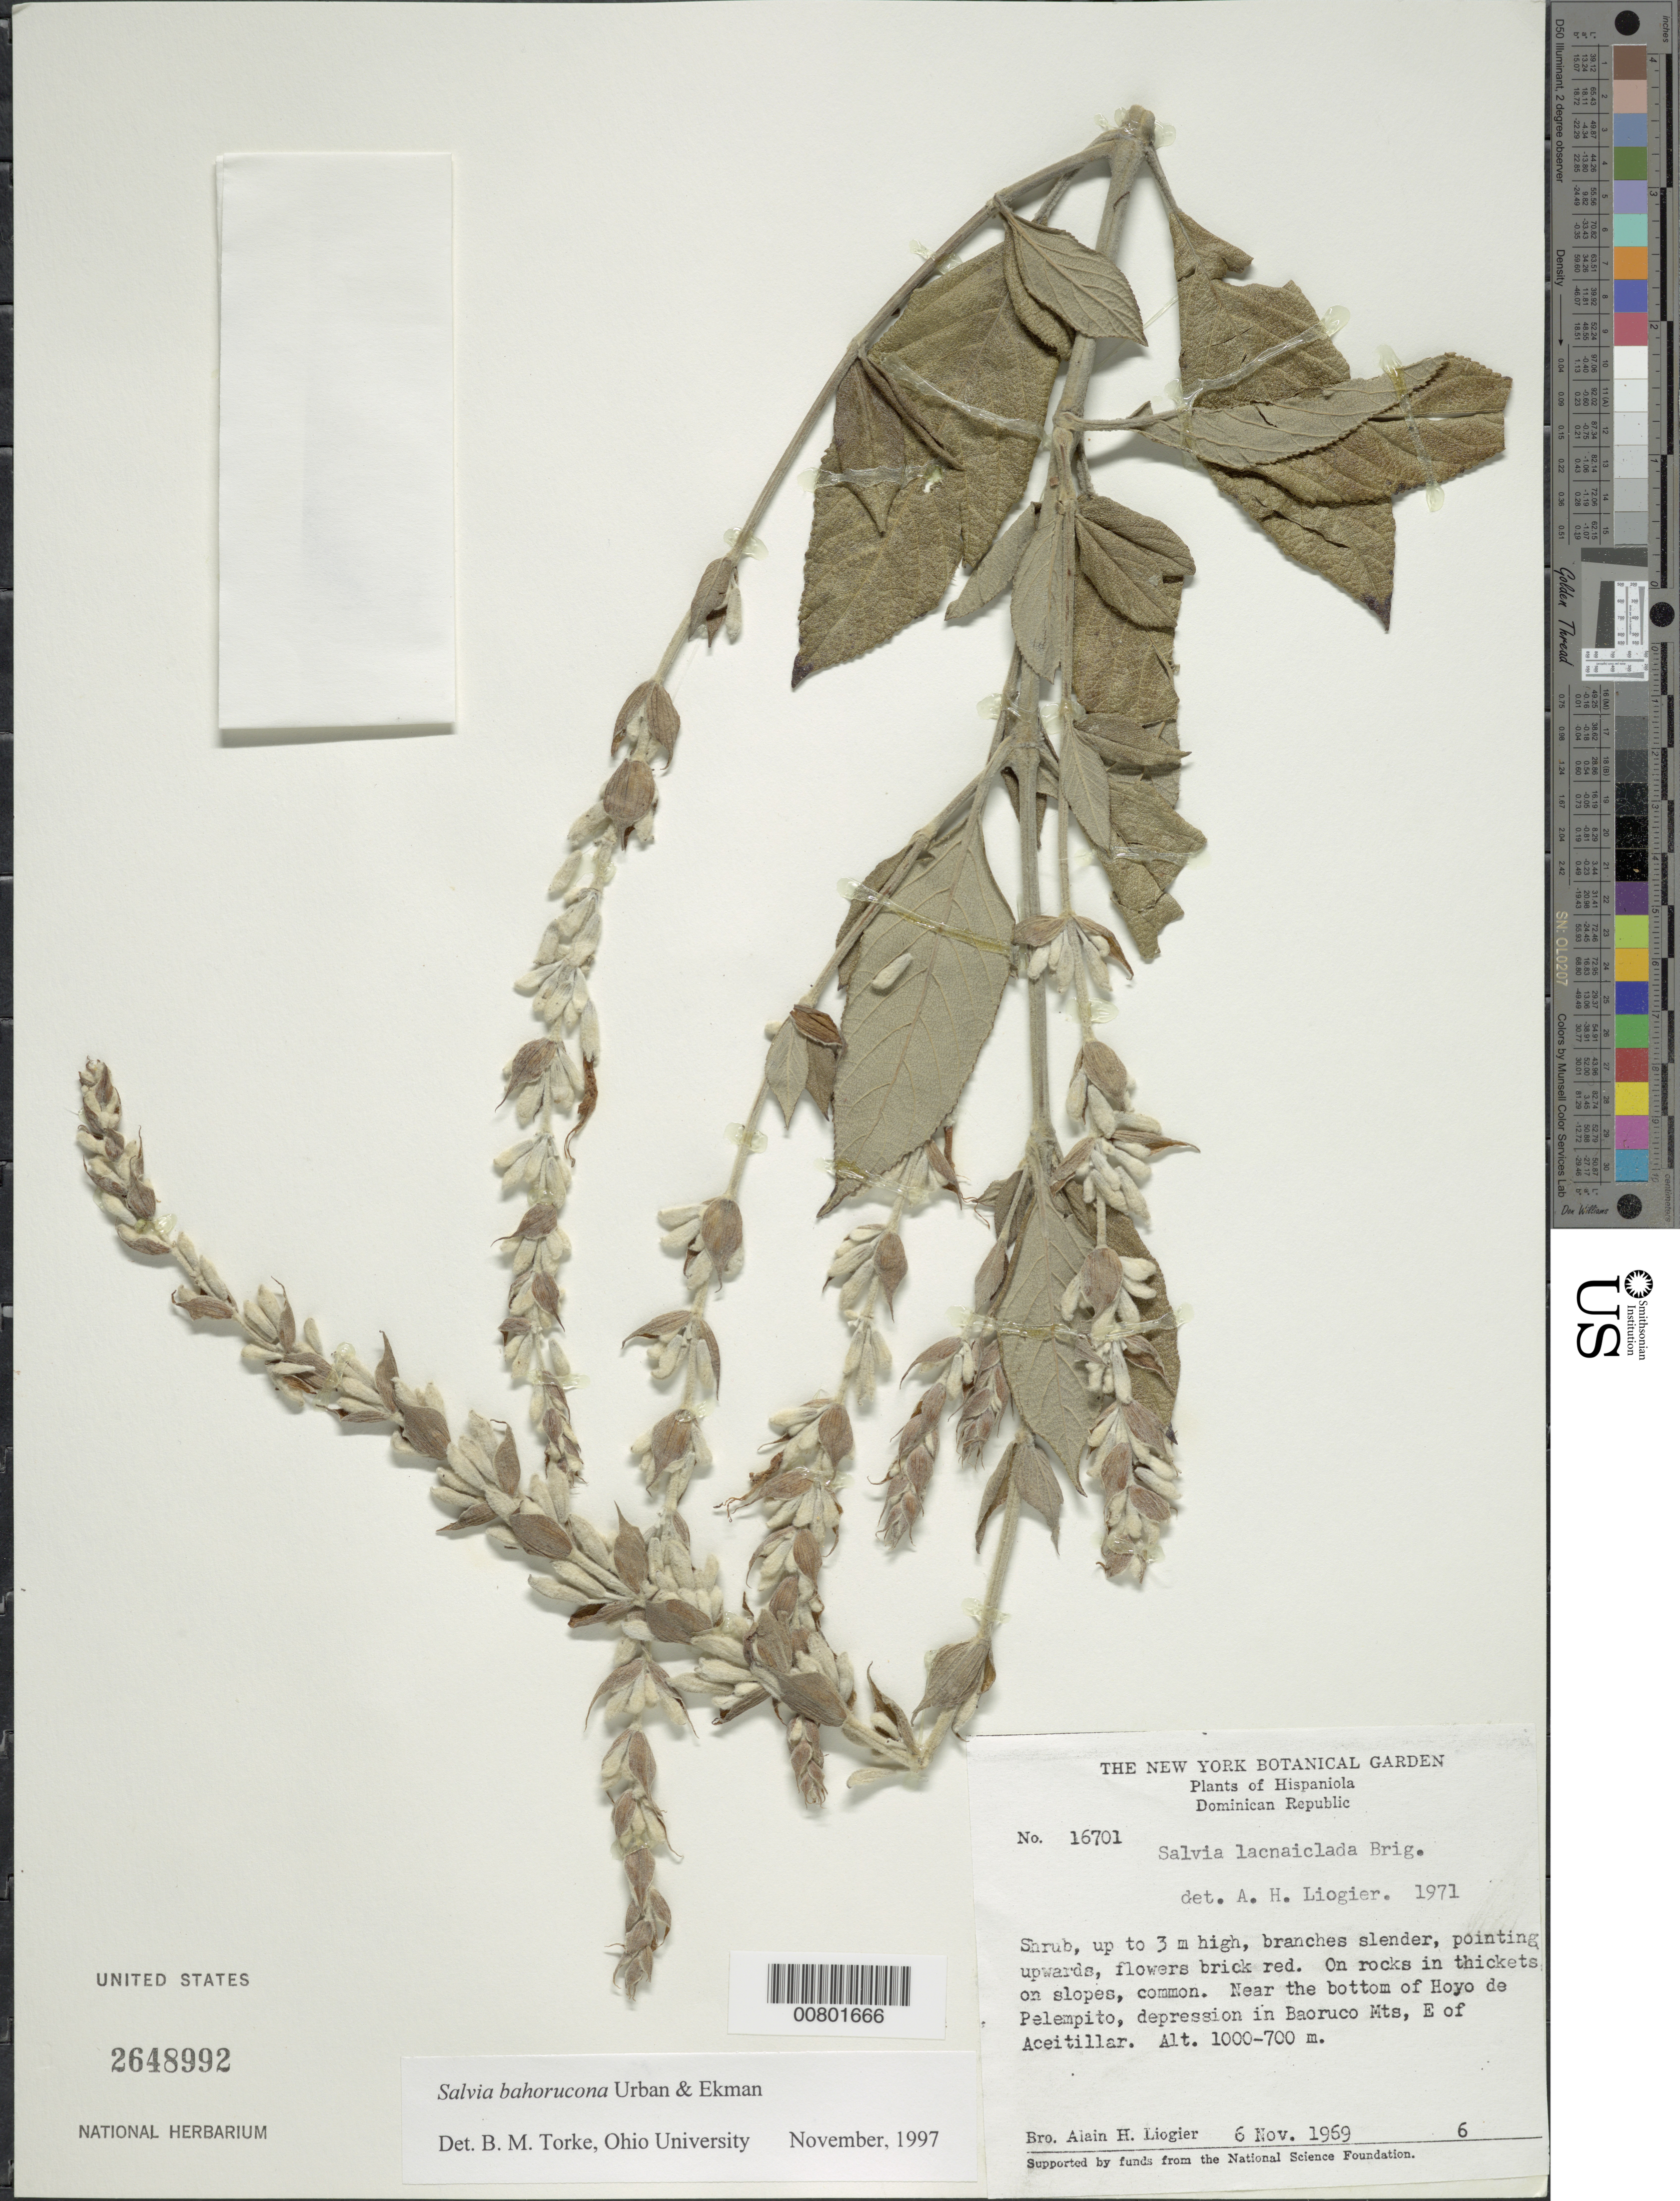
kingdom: Plantae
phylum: Tracheophyta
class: Magnoliopsida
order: Lamiales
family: Lamiaceae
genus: Salvia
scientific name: Salvia bahorucona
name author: Urb. & Ekman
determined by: Torke, B. M., (MO)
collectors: A. H. Liogier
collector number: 16701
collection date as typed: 06 Nov 1969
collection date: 1969-11-06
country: Dominican Republic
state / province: Pedernales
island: Hispaniola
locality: Near the bottom of Hoyo de Pelempito, depression in Baoruco Mts., E of Aceitillar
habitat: On rocks in thickets on slopes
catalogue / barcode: US 2648992